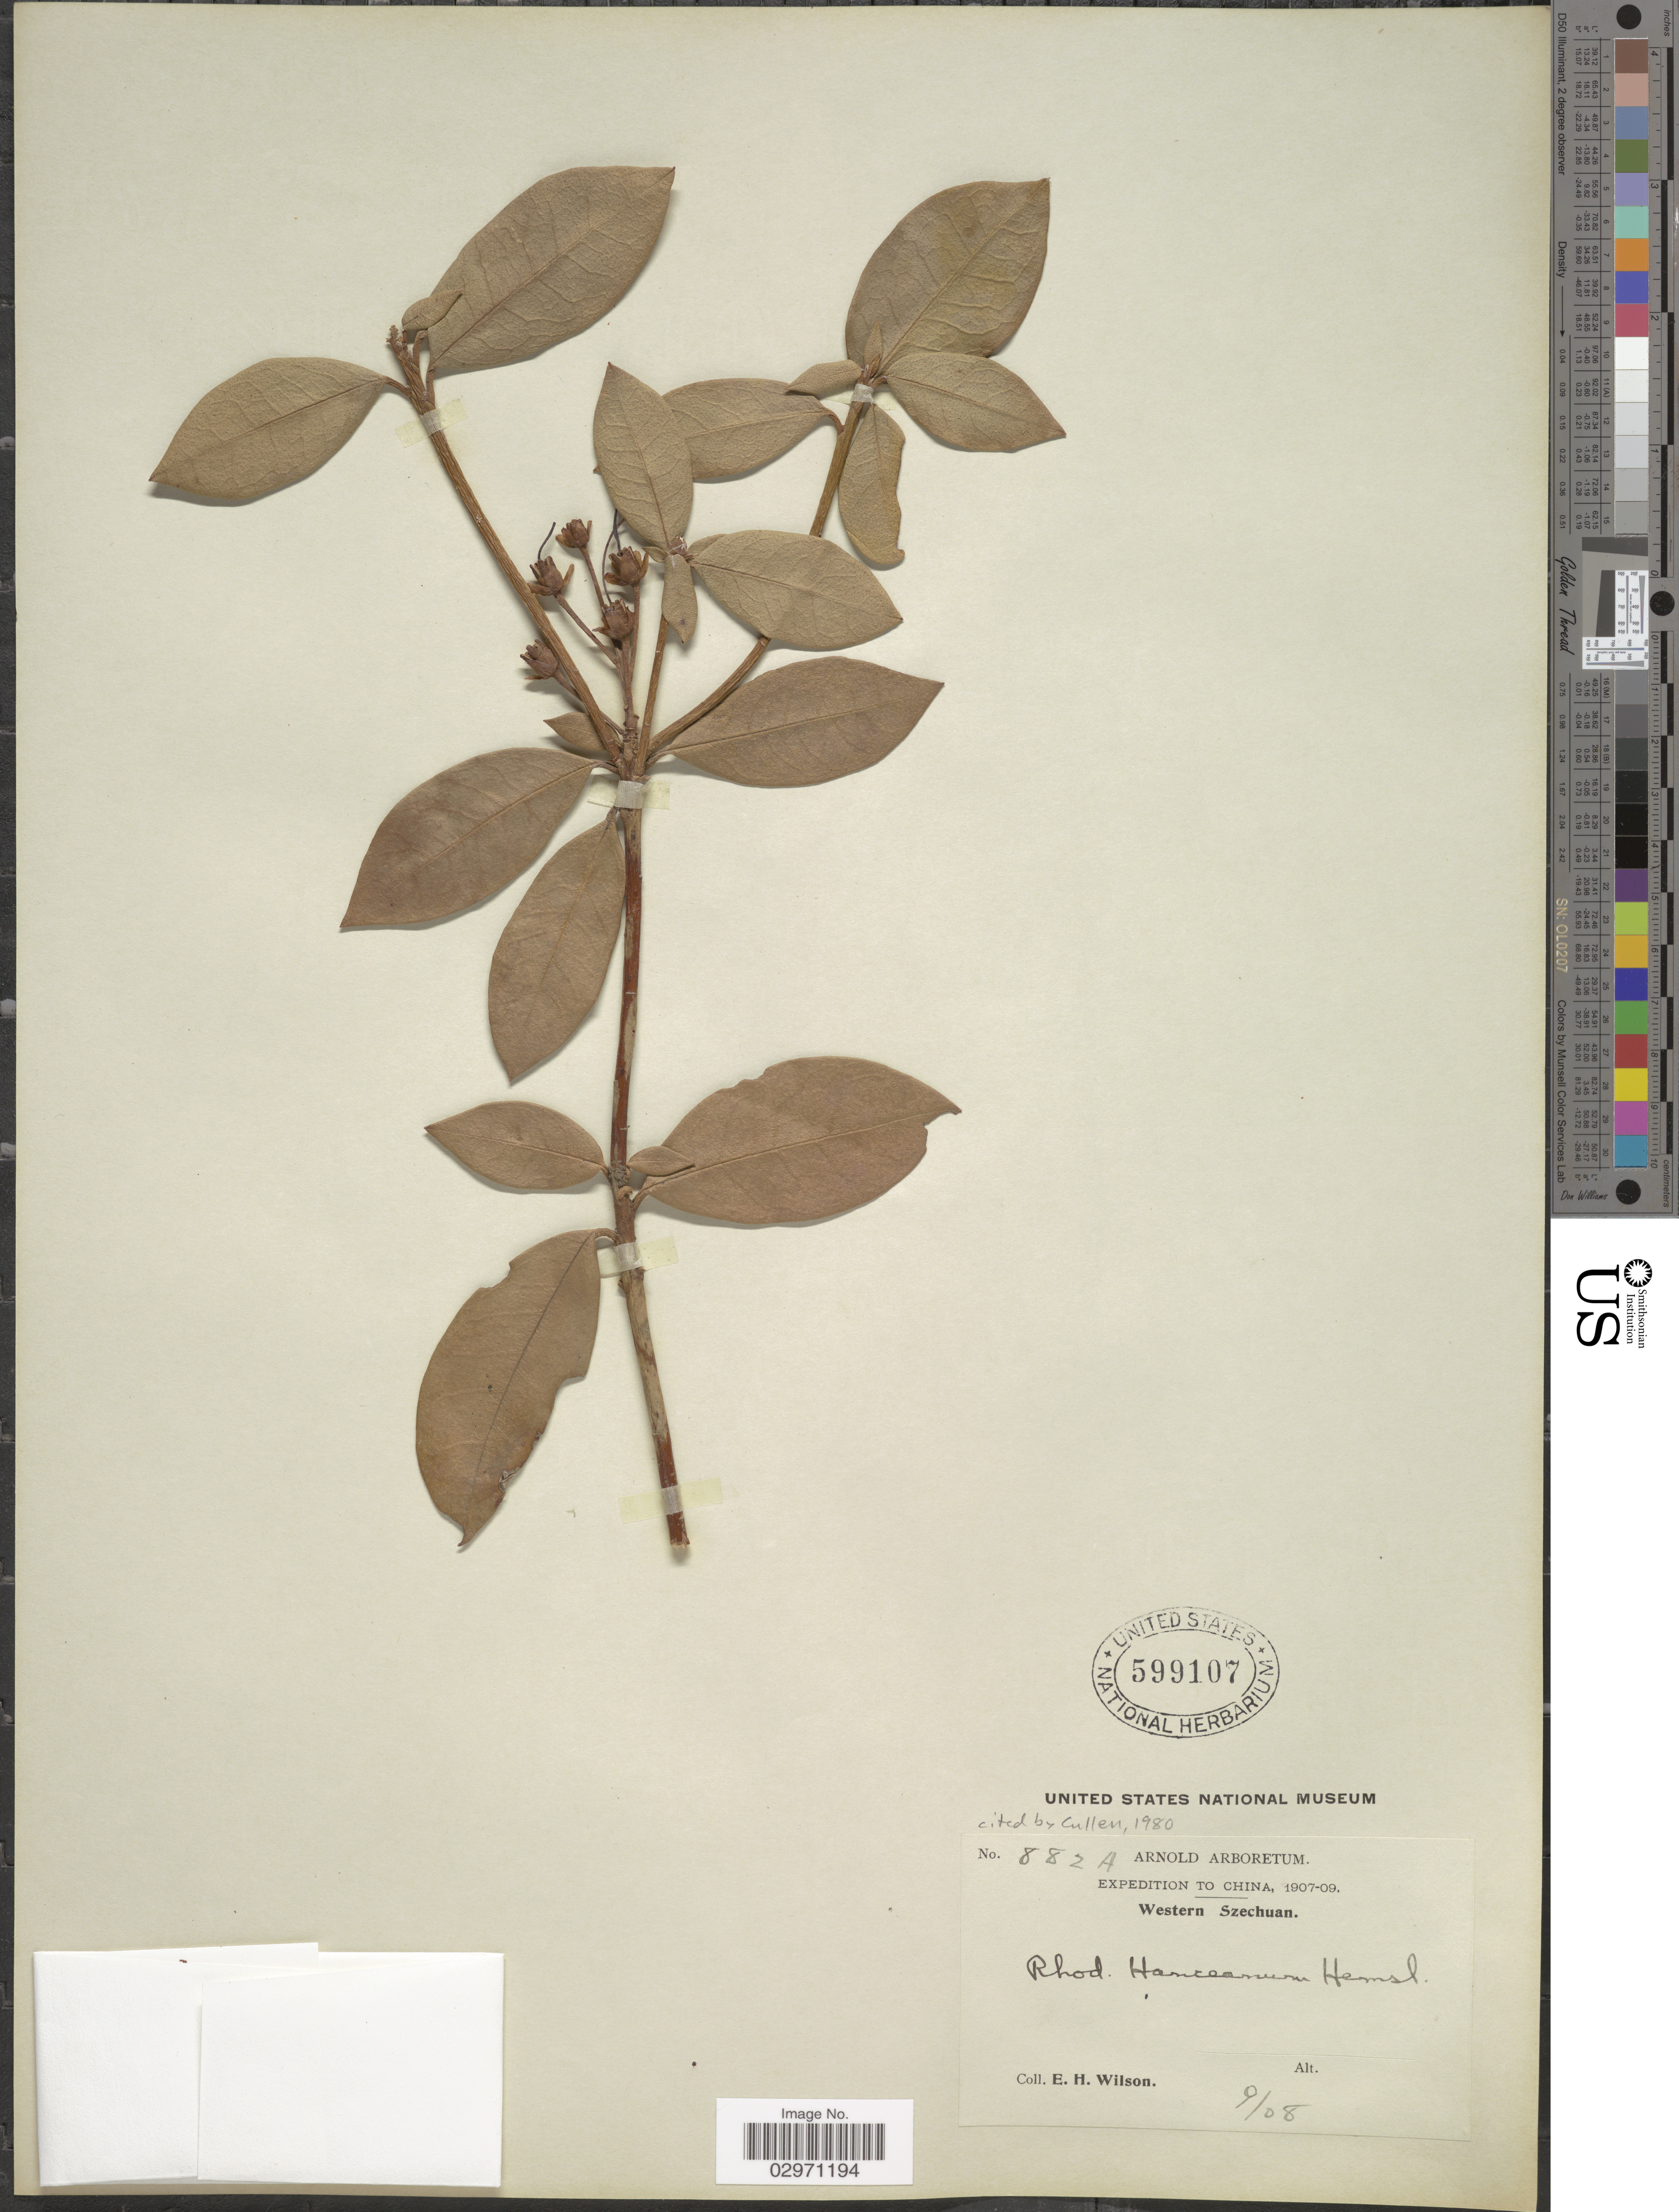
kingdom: Plantae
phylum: Tracheophyta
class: Magnoliopsida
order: Ericales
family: Ericaceae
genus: Rhododendron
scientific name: Rhododendron hanceanum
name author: Hemsl.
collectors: E. Wilson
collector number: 882A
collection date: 1908-09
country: China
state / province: Sichuan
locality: Western Szechuan.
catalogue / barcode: US 599107